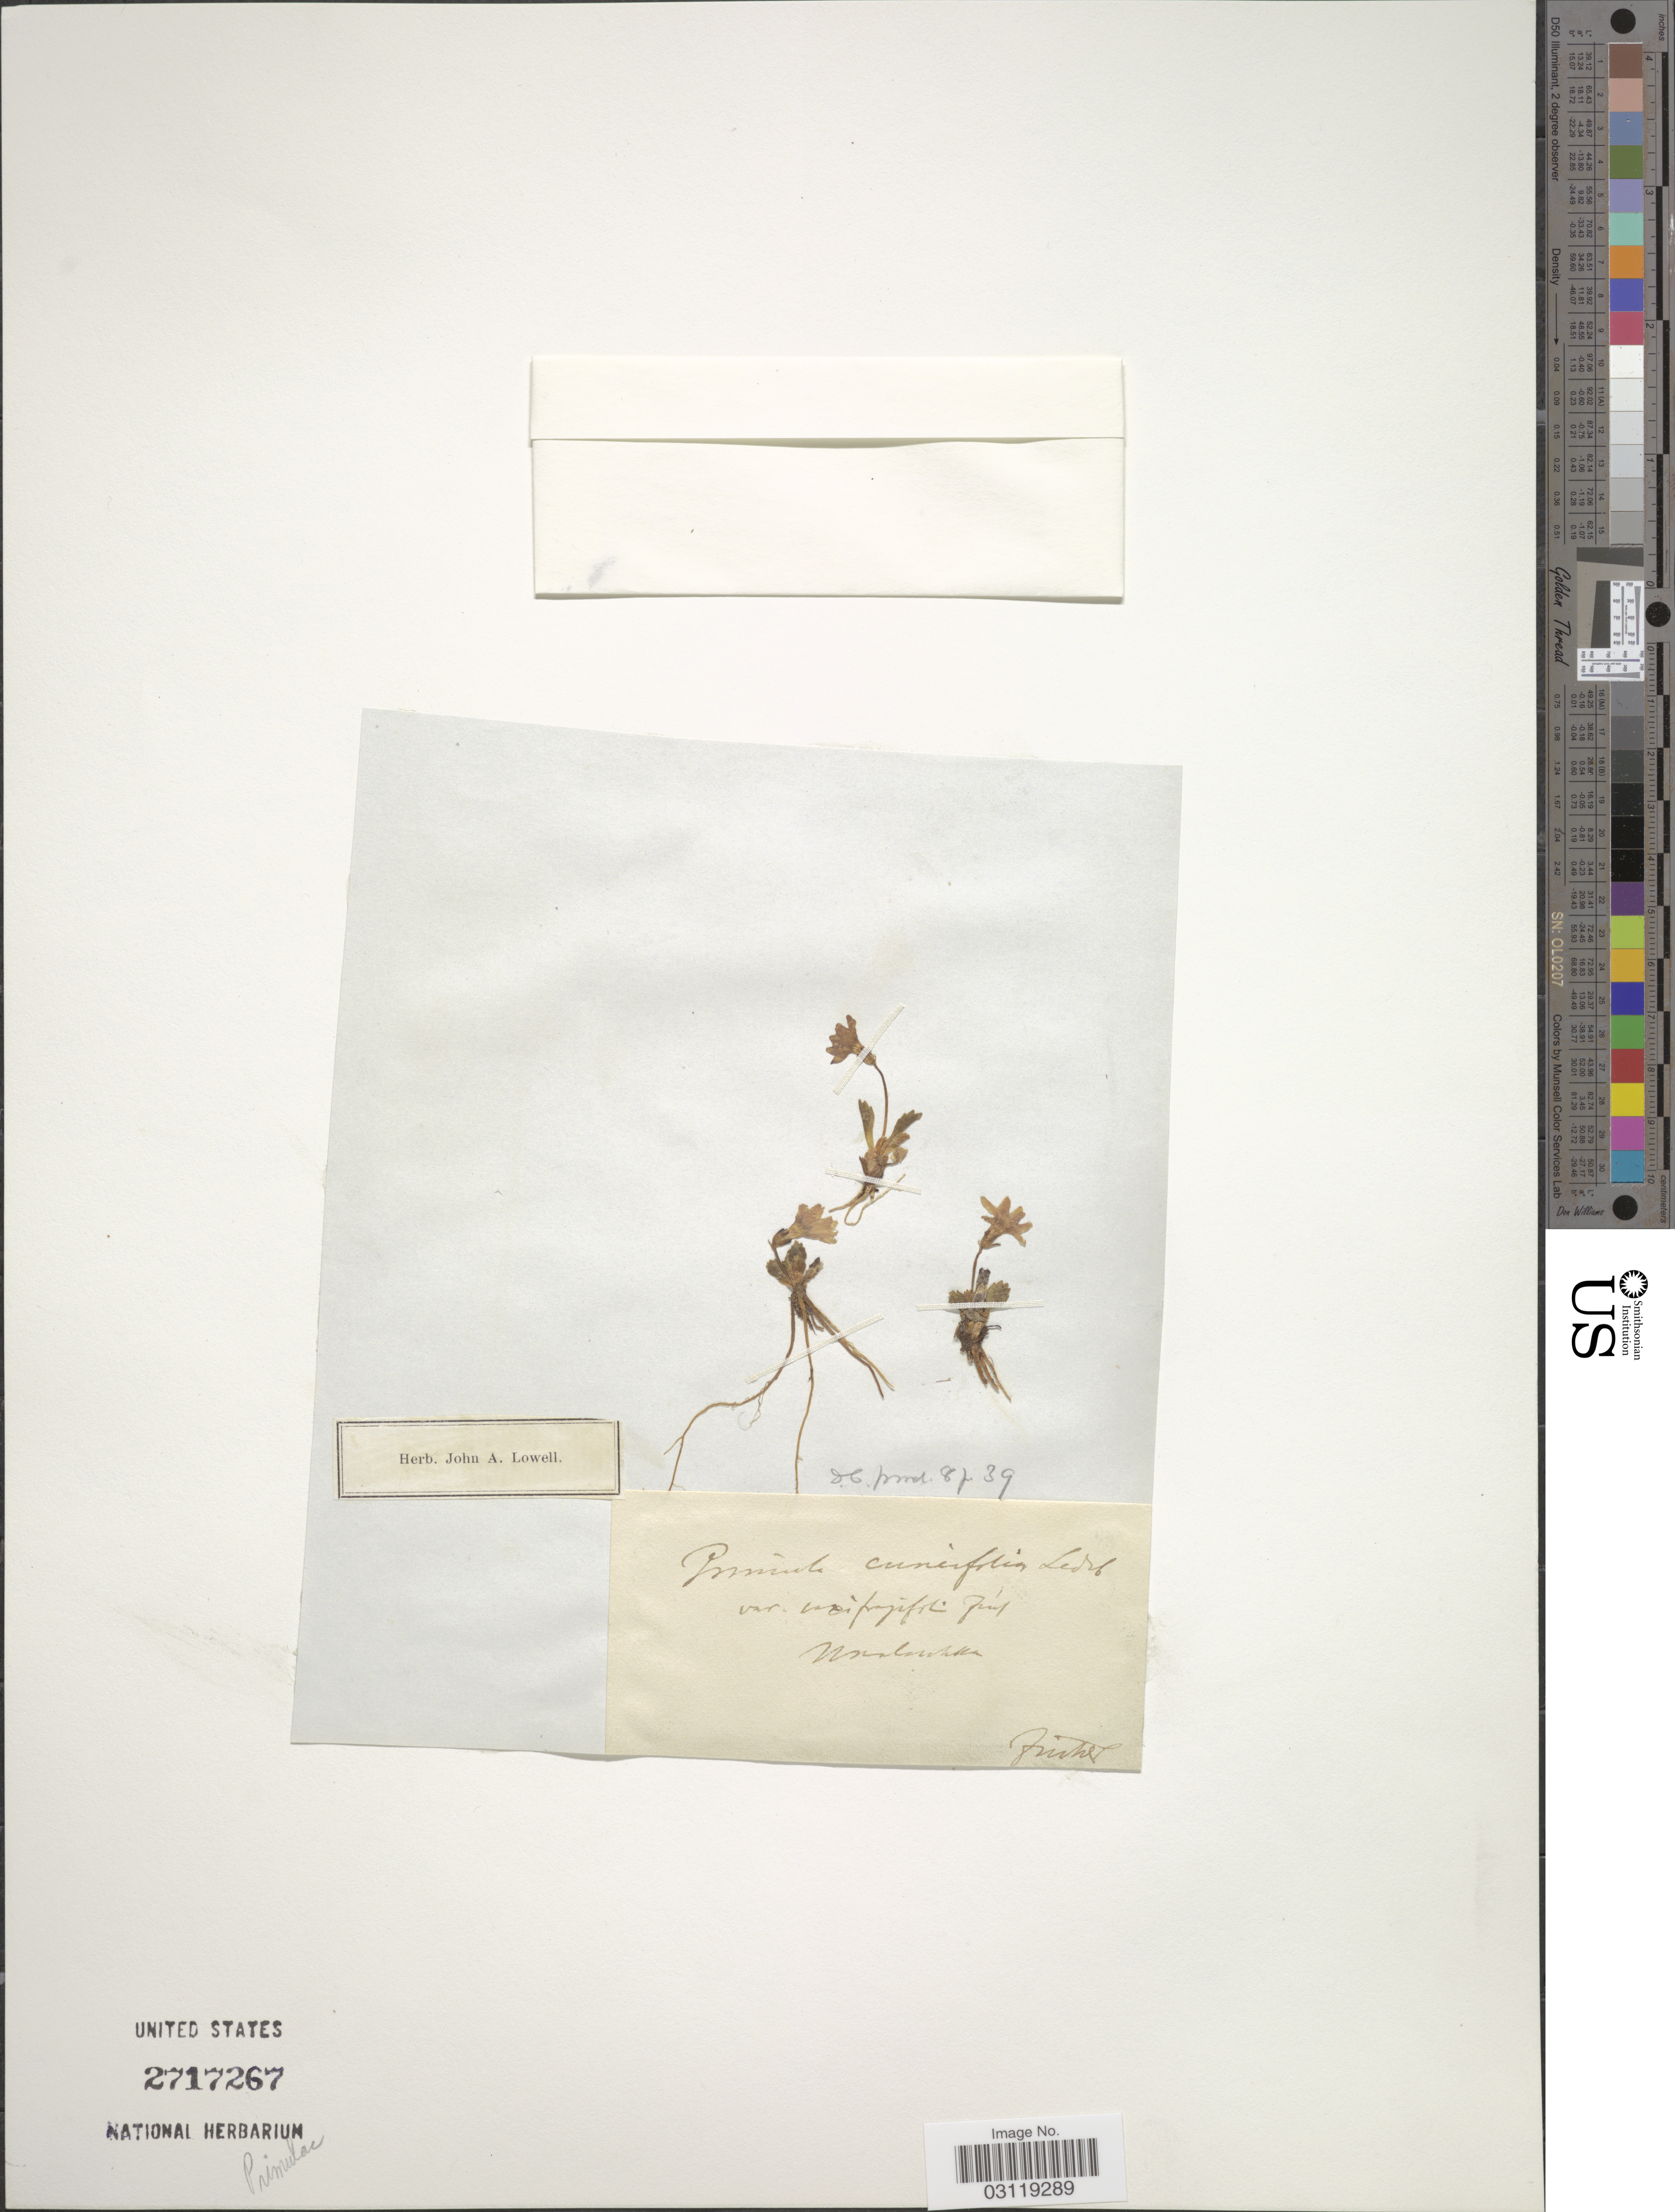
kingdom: Plantae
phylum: Tracheophyta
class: Magnoliopsida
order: Ericales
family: Primulaceae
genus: Primula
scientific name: Primula cuneifolia subsp. cuneifolia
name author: Ledeb.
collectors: Finke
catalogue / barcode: US 2717267